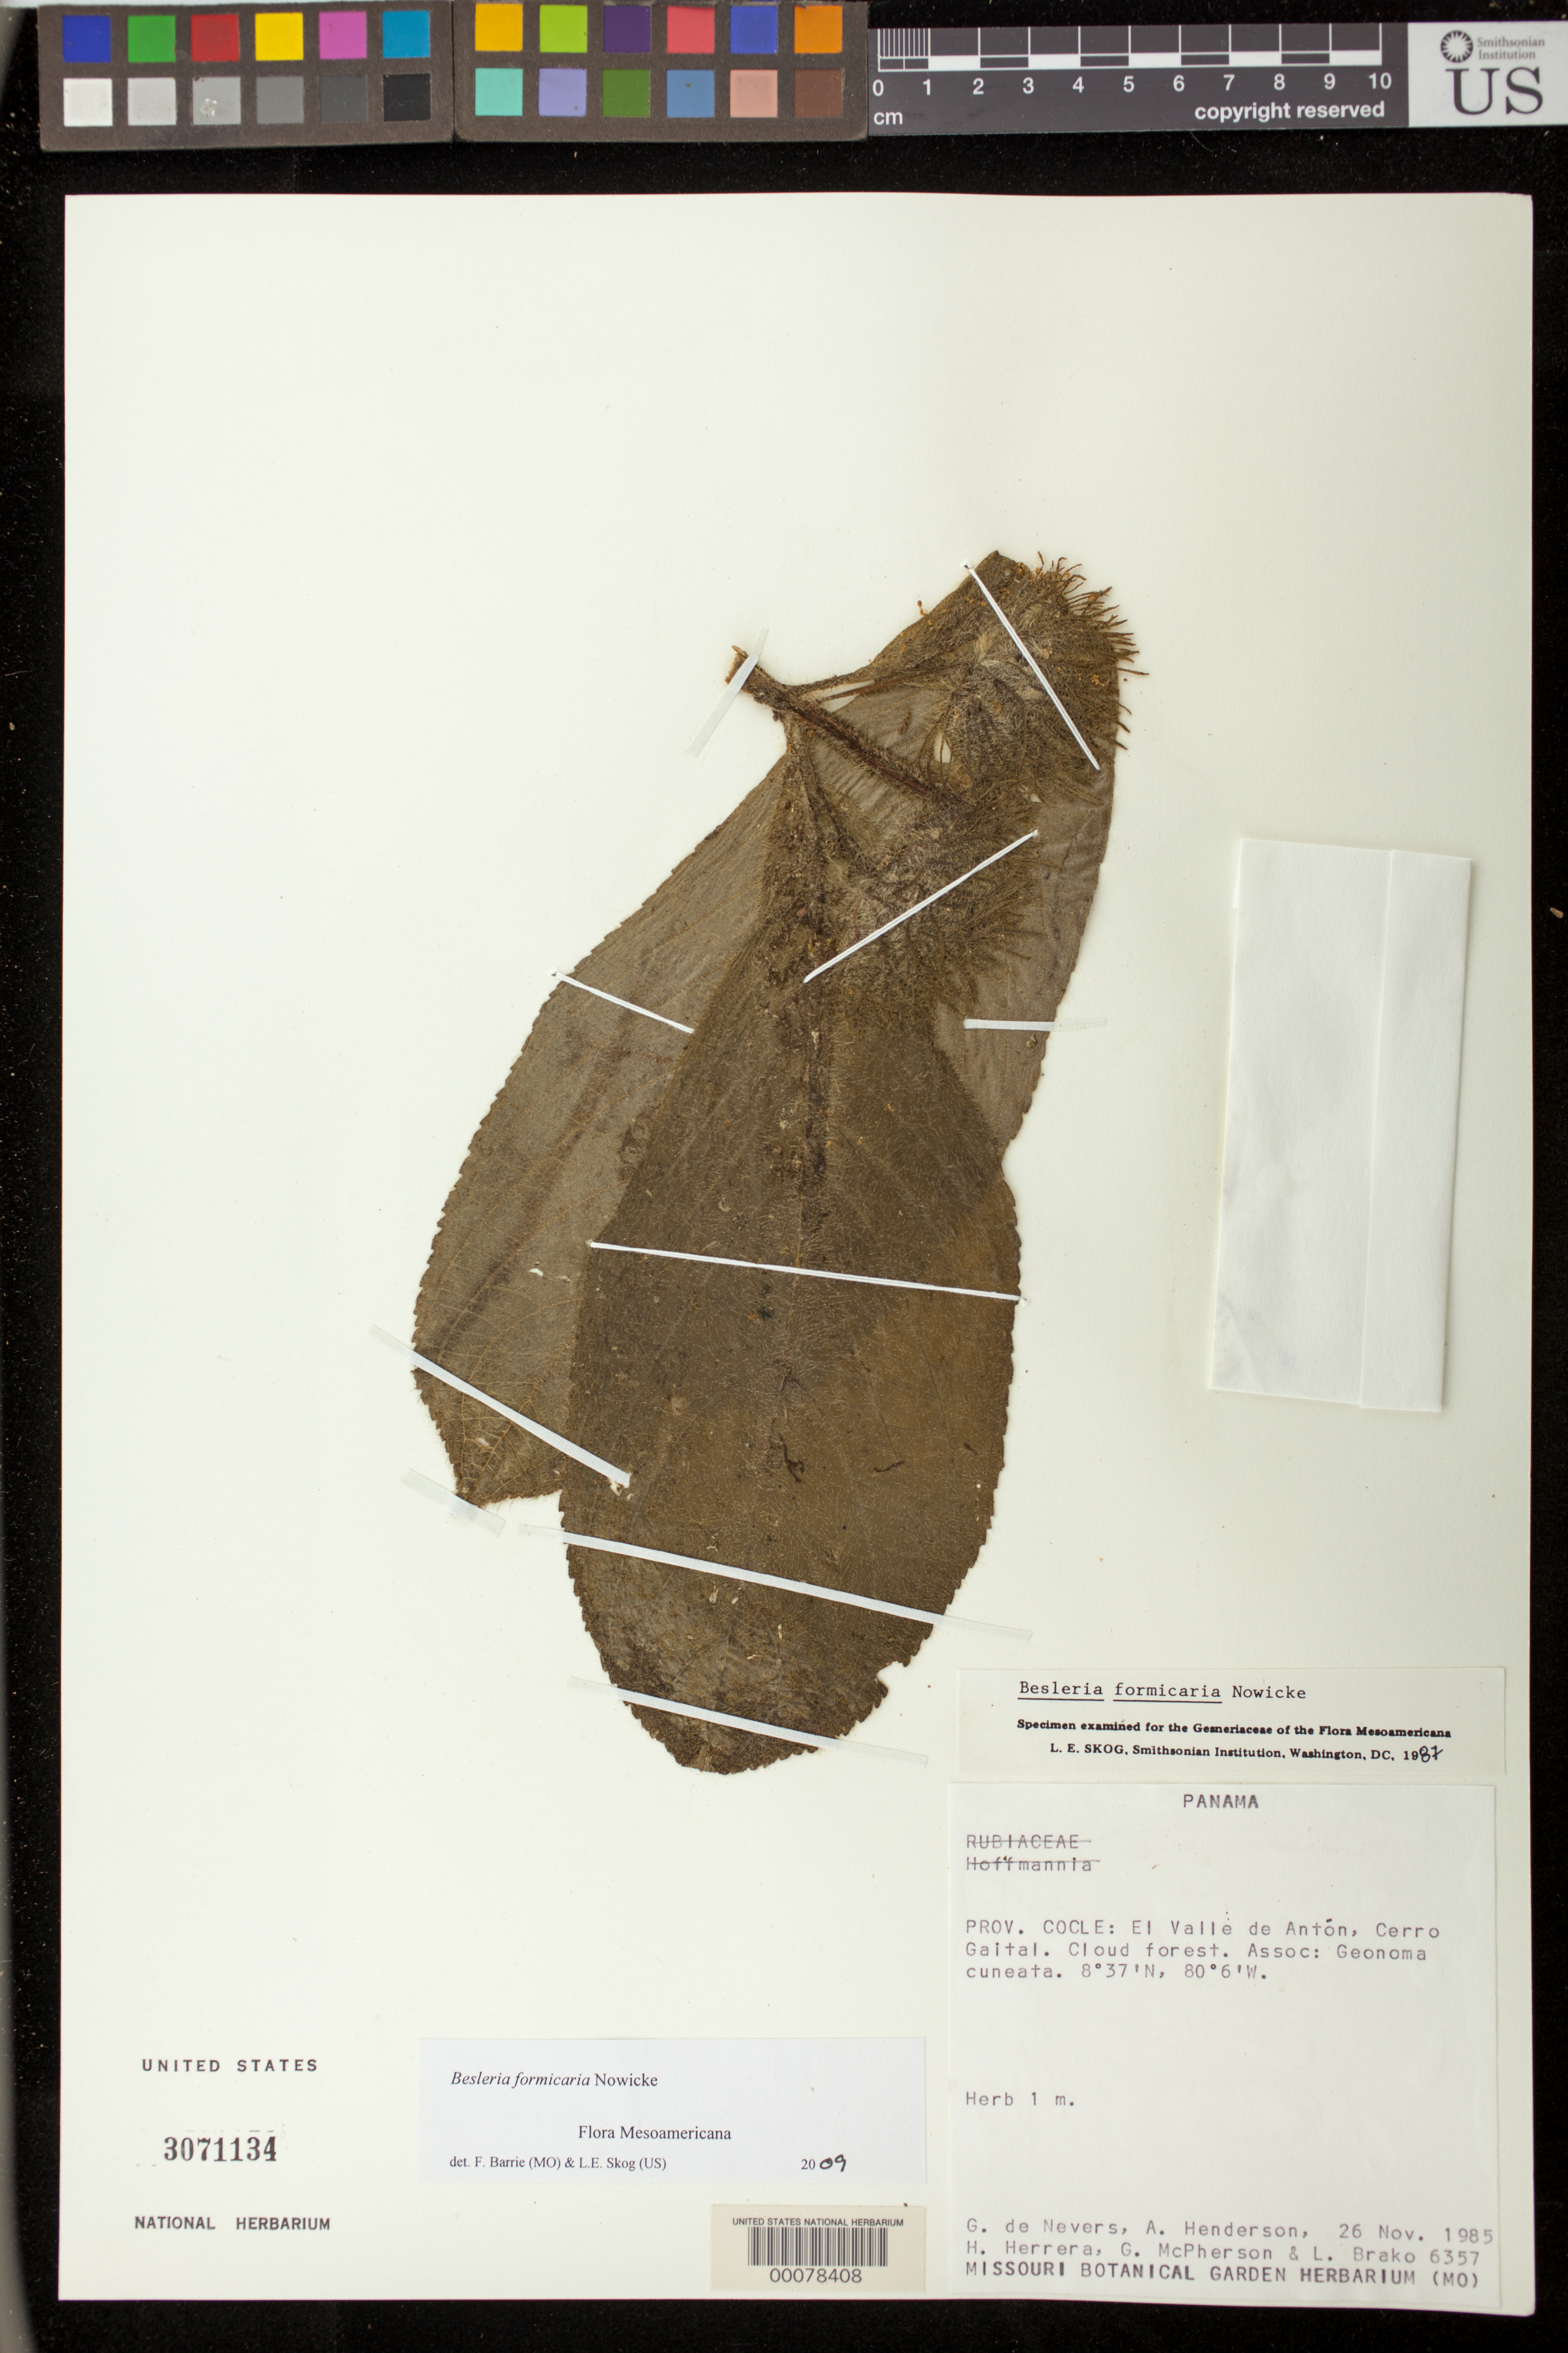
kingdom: Plantae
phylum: Tracheophyta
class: Magnoliopsida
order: Lamiales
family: Gesneriaceae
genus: Besleria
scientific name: Besleria formicaria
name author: Nowicke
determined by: Skog, Laurence E.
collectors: G. C. de Nevers, A. J. Henderson, H. Herrera, G. D. McPherson & L. Brako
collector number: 6357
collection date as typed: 26 Nov 1985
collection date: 1985-11-26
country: Panama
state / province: Coclé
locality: El Valle de Antón, Cerro Gaital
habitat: Cloud forest, assoc. Geonoma cuneata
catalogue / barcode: US 3071134